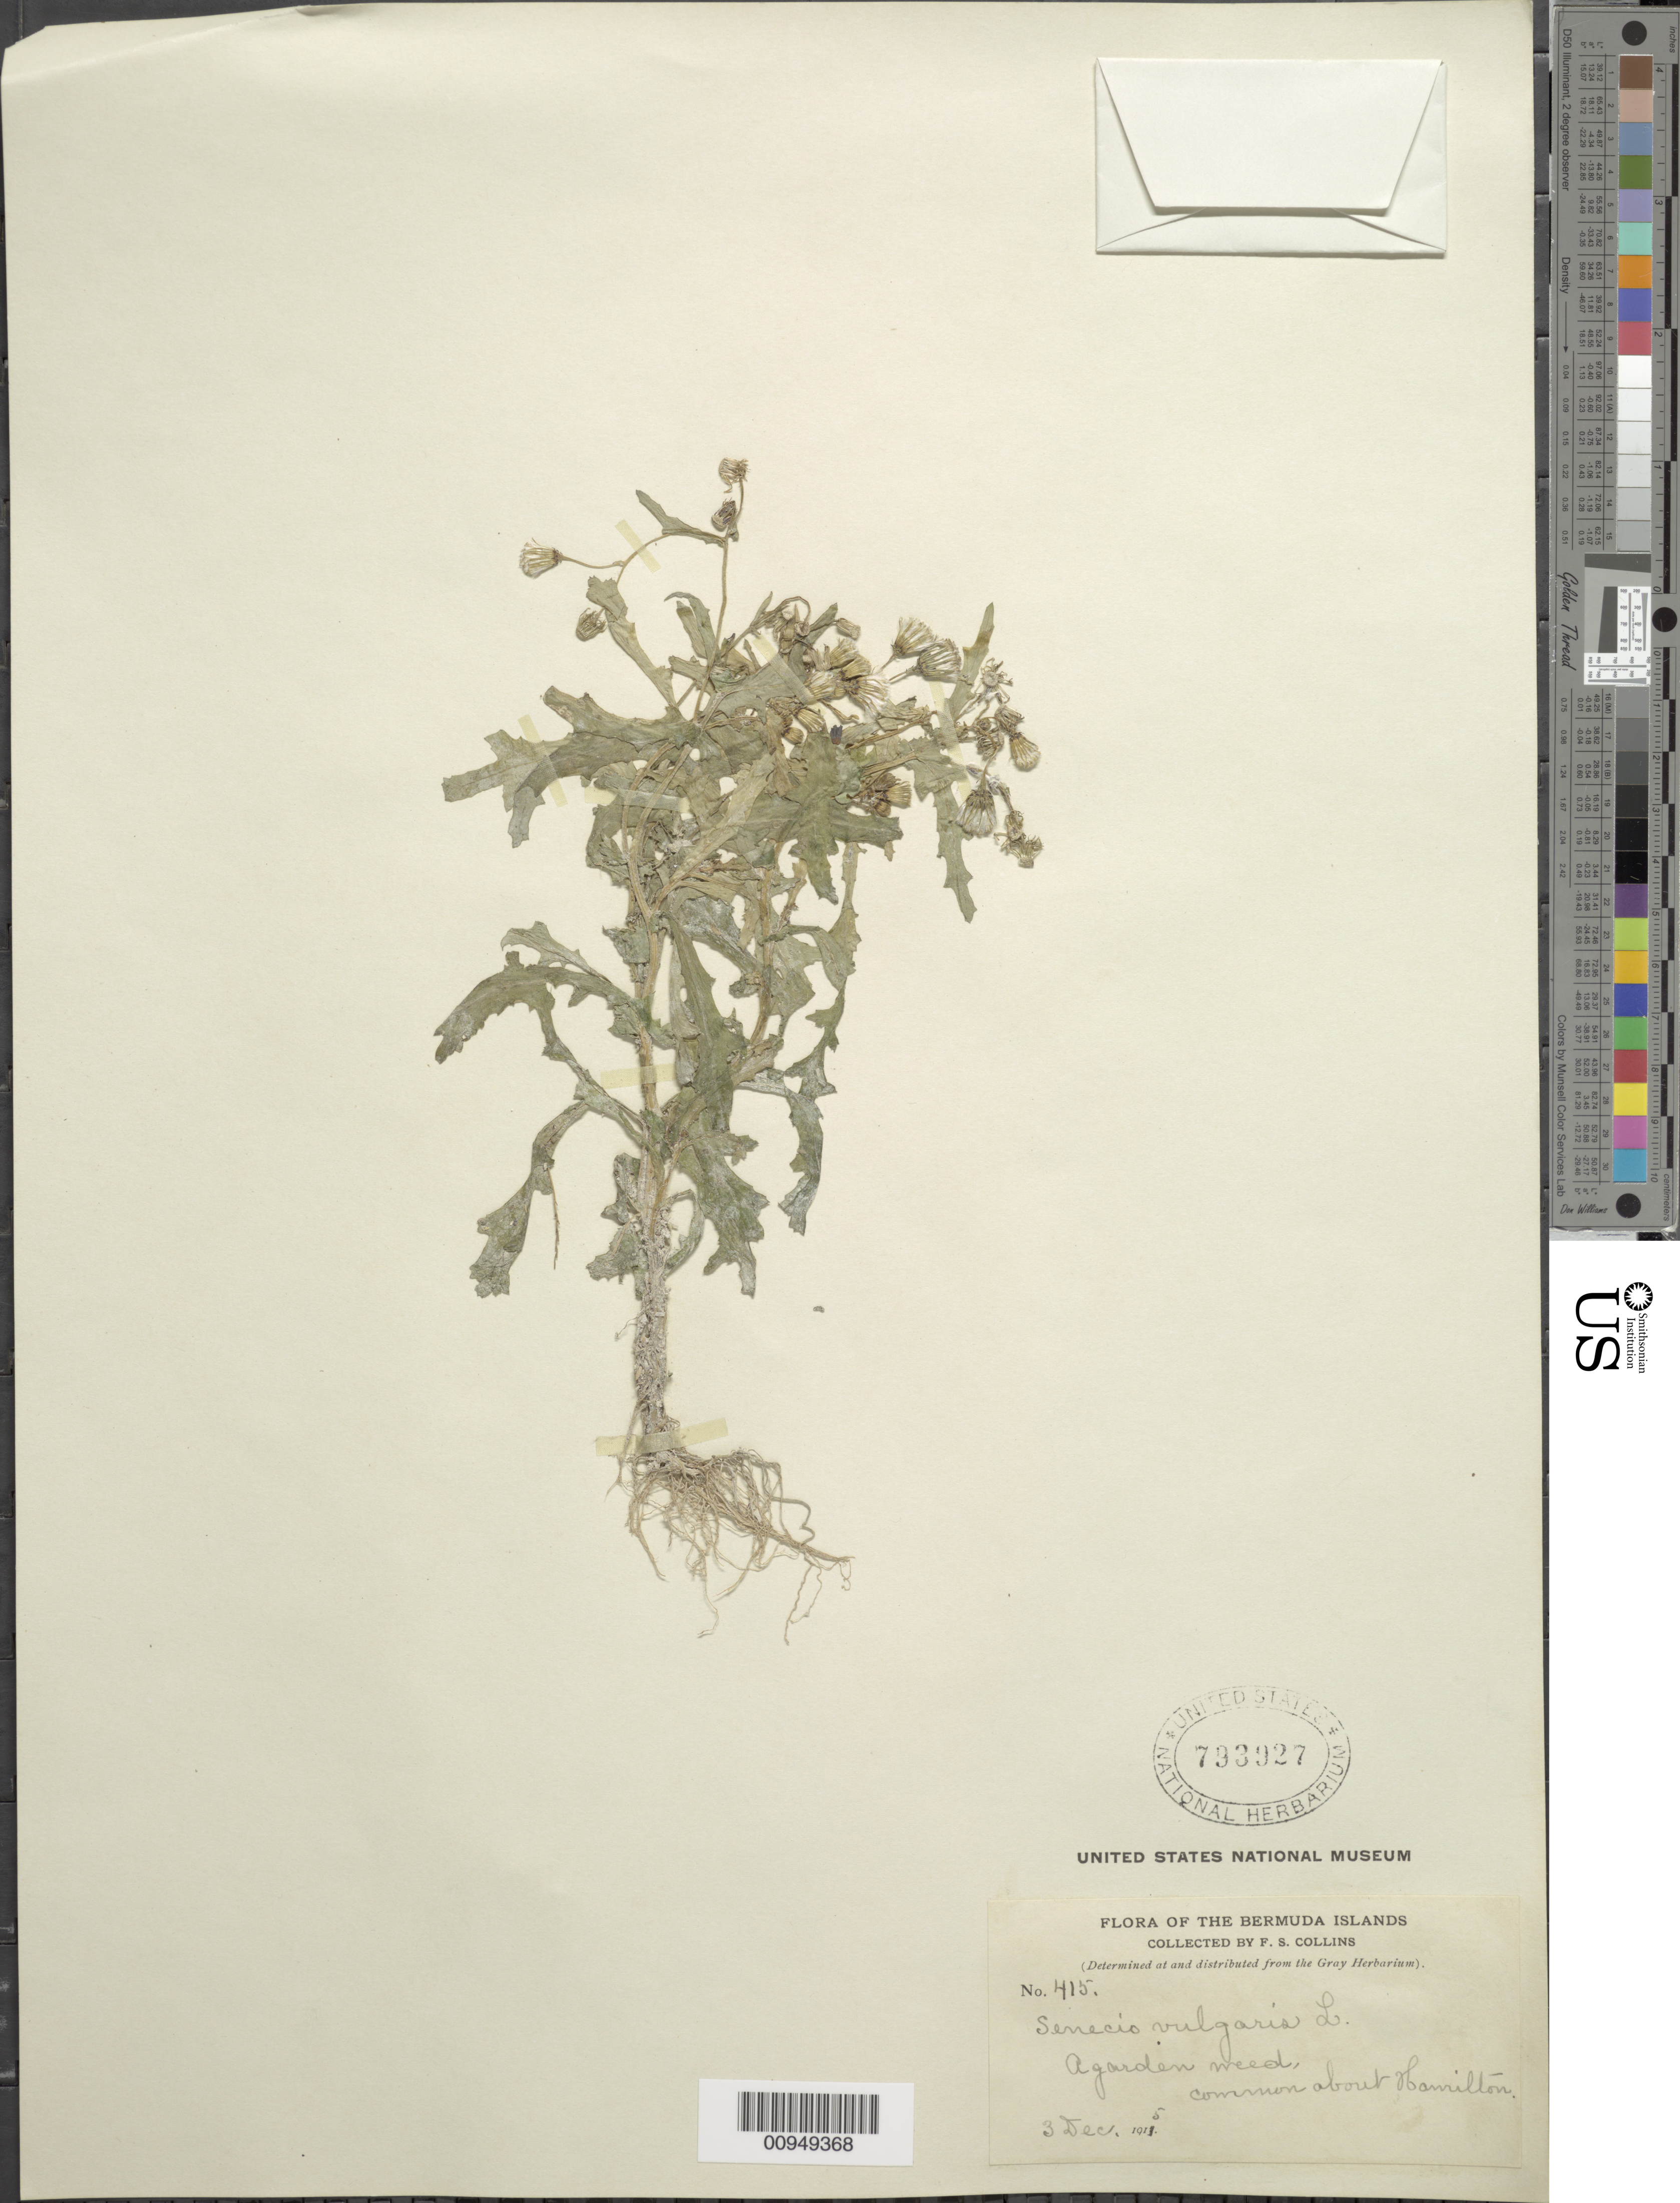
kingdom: Plantae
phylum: Tracheophyta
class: Magnoliopsida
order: Asterales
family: Asteraceae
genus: Senecio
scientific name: Senecio vulgaris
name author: L.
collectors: F. Collins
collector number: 415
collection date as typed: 03 Dec 1915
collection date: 1915-12-03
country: Bermuda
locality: About Hamilton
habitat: About town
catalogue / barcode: US 793927